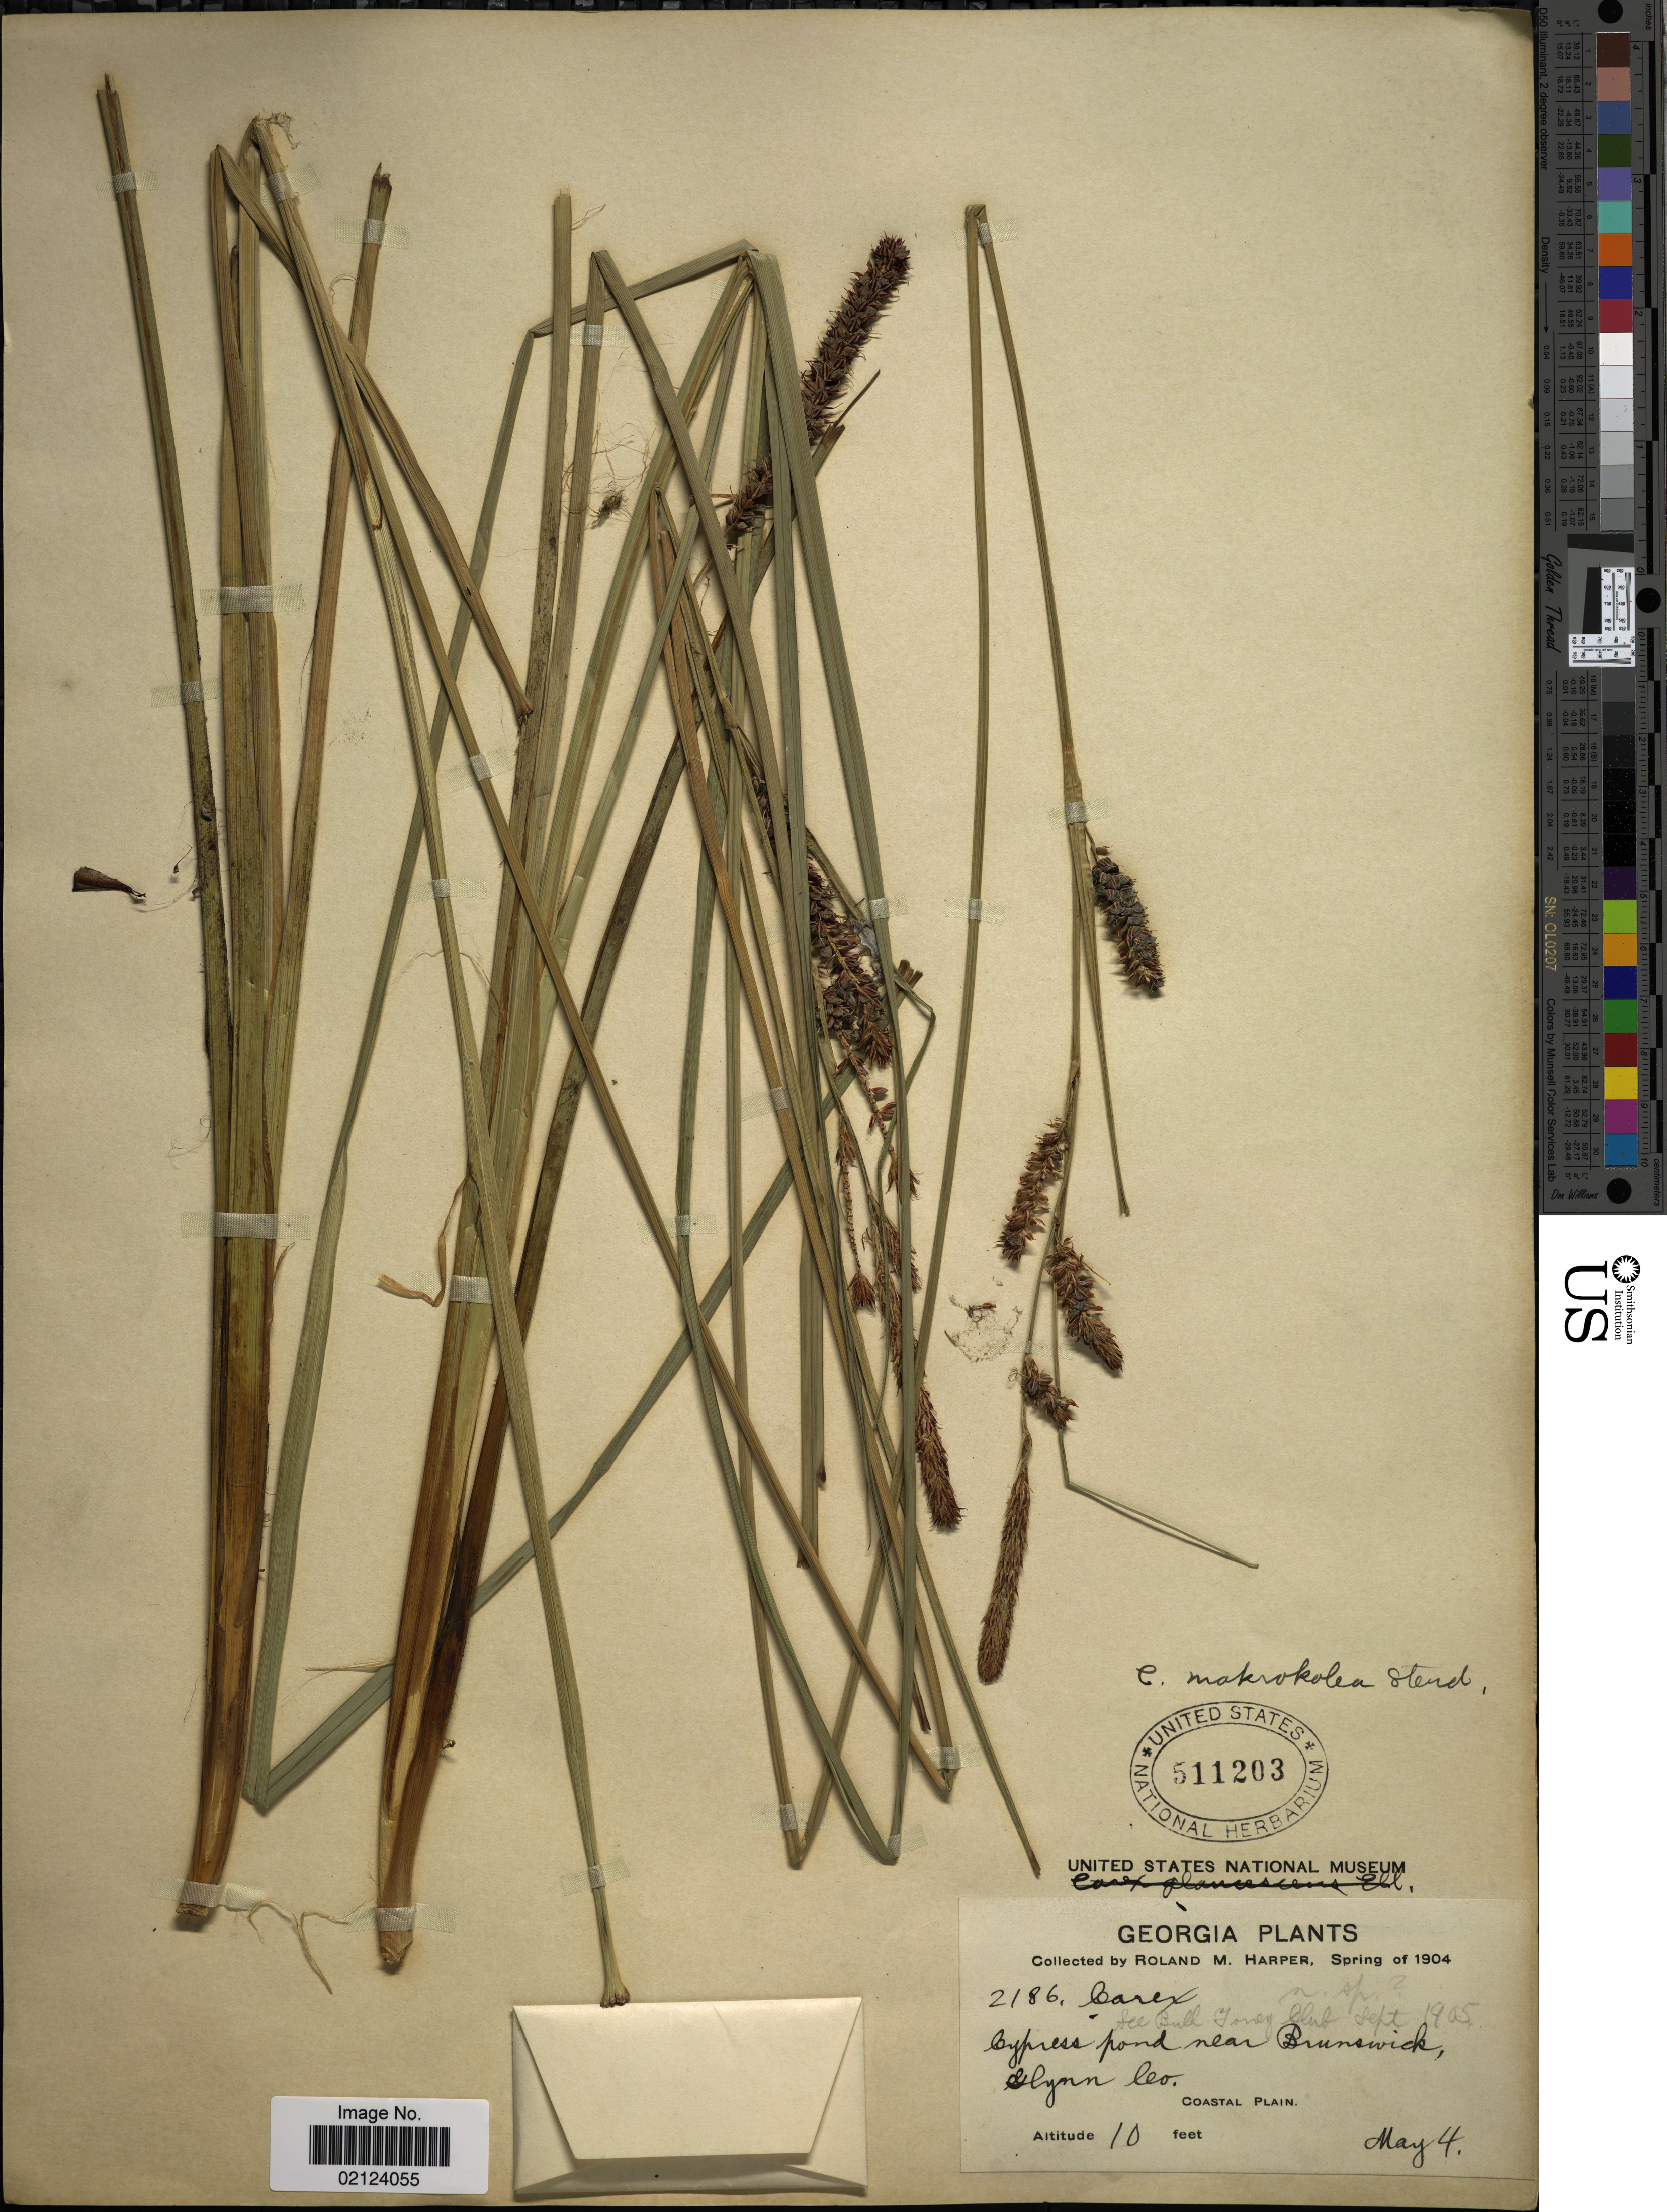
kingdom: Plantae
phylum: Tracheophyta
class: Liliopsida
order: Poales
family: Cyperaceae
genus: Carex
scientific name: Carex verrucosa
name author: Muhl.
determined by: Strong, Mark T., (BOT), Smithsonian Institution - National Museum of Natural History (UNITED STATES)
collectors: R. M. Harper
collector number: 2186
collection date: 1904-05-04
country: United States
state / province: Georgia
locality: Cypress pond near Brunswick, Glynn Co. Coastal Plain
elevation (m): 3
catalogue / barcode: US 511203